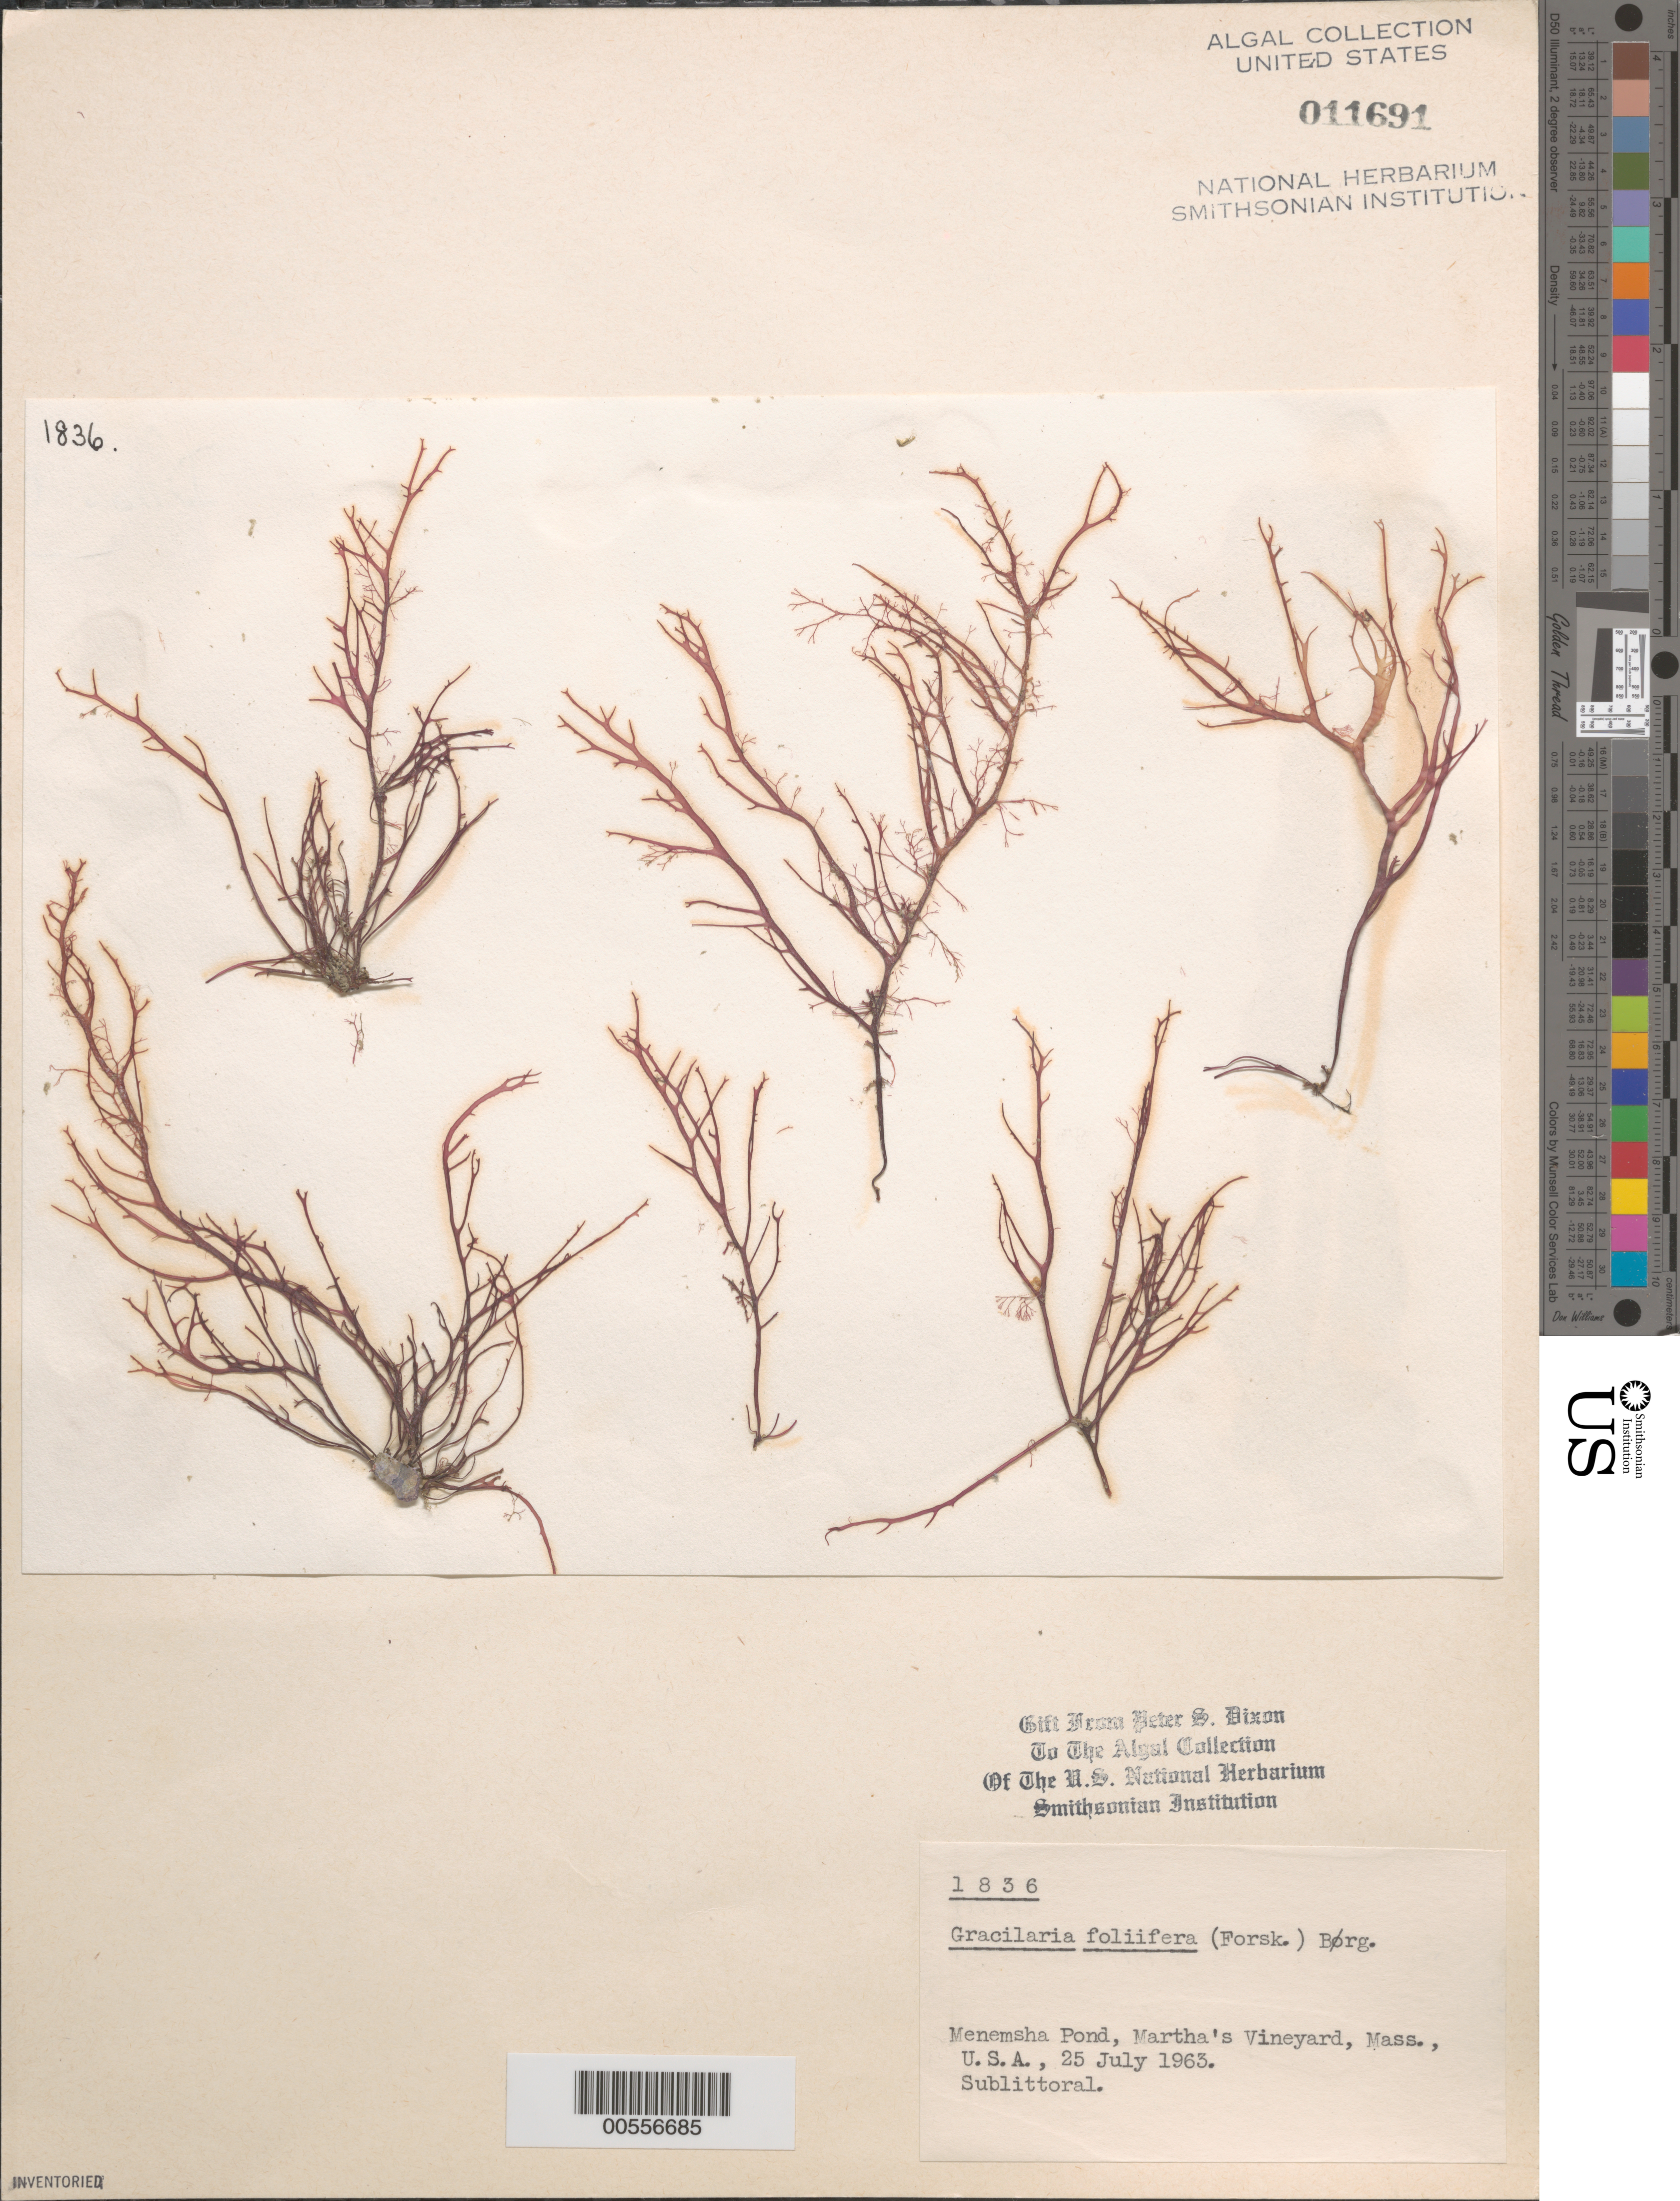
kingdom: Plantae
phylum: Rhodophyta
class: Florideophyceae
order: Gracilariales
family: Gracilariaceae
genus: Gracilaria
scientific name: Gracilaria foliifera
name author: (Forssk.) Børgesen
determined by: Dixon, P. S.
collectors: P. S. Dixon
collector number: PSD 1836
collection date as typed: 25 Jul 1963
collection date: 1963-07-25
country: United States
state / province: Massachusetts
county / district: Dukes County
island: Martha's Vineyard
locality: Menemsha Pond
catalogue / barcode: US 11691